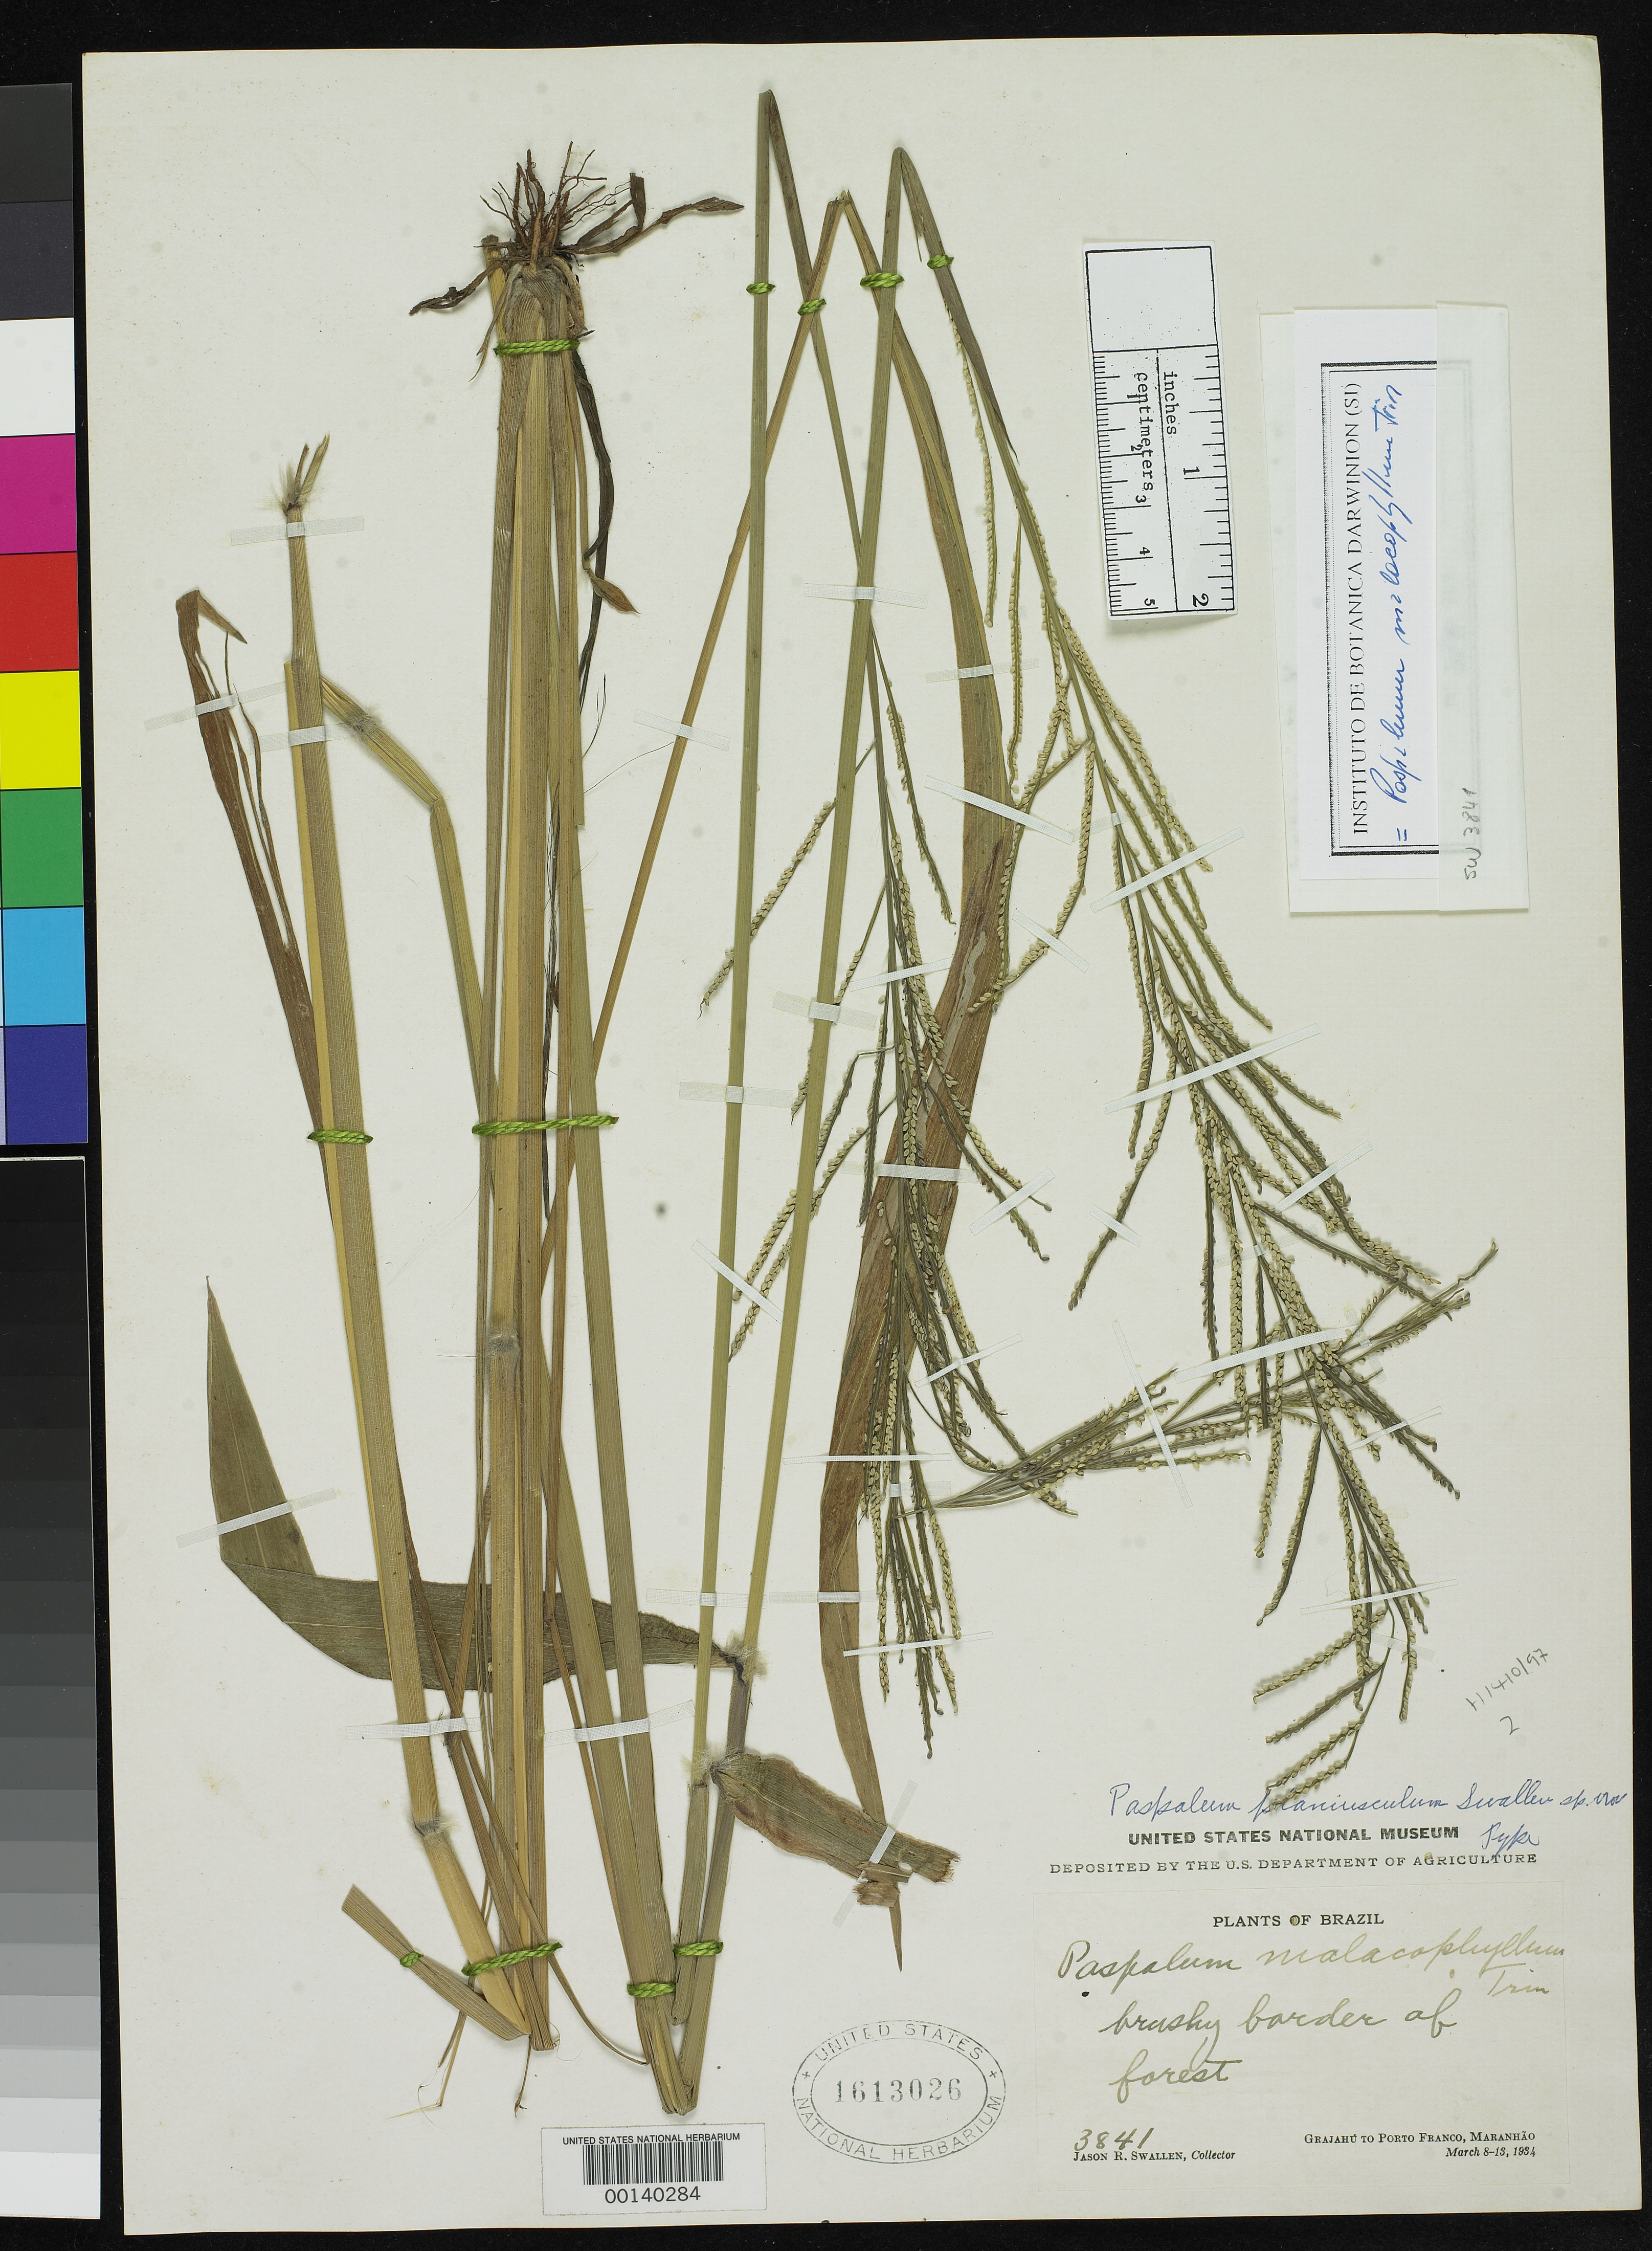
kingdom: Plantae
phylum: Tracheophyta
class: Liliopsida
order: Poales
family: Poaceae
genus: Paspalum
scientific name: Paspalum planiusculum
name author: Swallen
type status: Holotype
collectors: J. R. Swallen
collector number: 3841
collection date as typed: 08 Mar 1934 to 13 Mar 1934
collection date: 1934-03-08/1934-03-13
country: Brazil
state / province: Maranhão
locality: Grajahu to Porto Franco.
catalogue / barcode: US 1613026